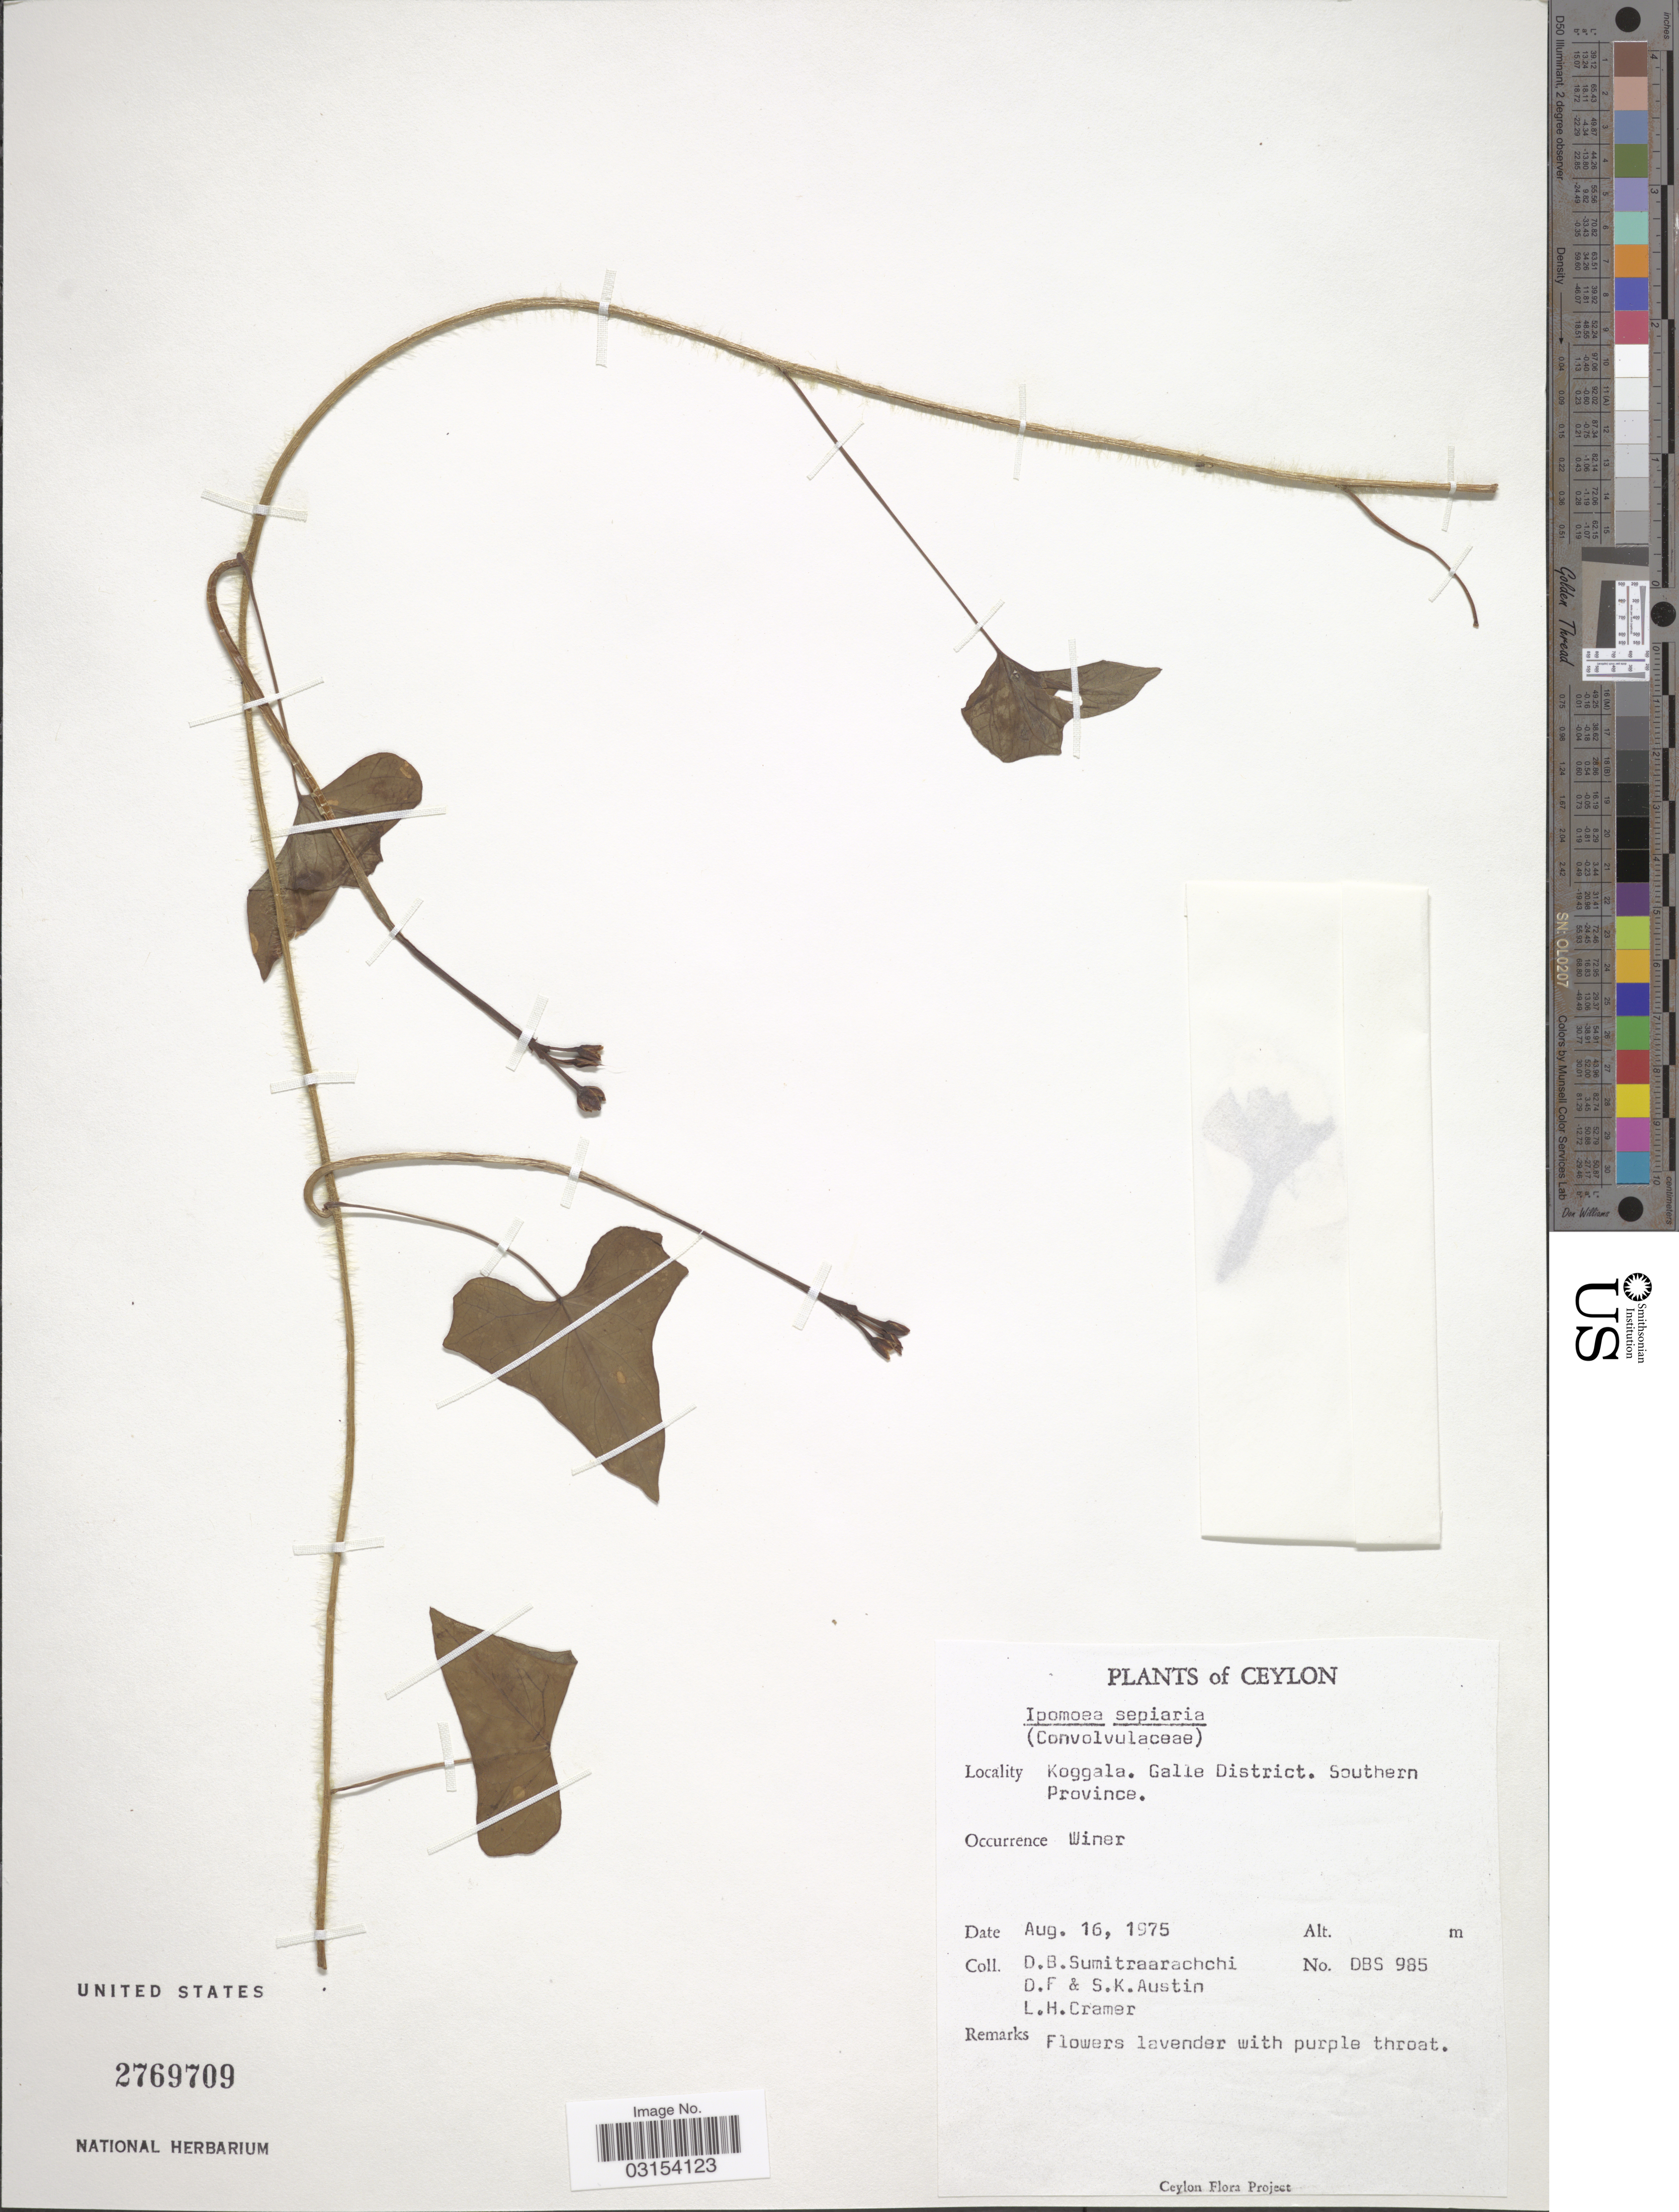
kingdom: Plantae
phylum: Tracheophyta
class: Magnoliopsida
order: Solanales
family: Convolvulaceae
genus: Ipomoea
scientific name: Ipomoea sepiaria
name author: Koenig ex Roxb.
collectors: D. B. Sumithraarachchi, D. Austin, S. Austin & L. H. Cramer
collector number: DBS 985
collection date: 1975-08-16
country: Sri Lanka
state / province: Southern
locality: Ceylon, Koggala, Galle District, Southern Province.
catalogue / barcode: US 2769709